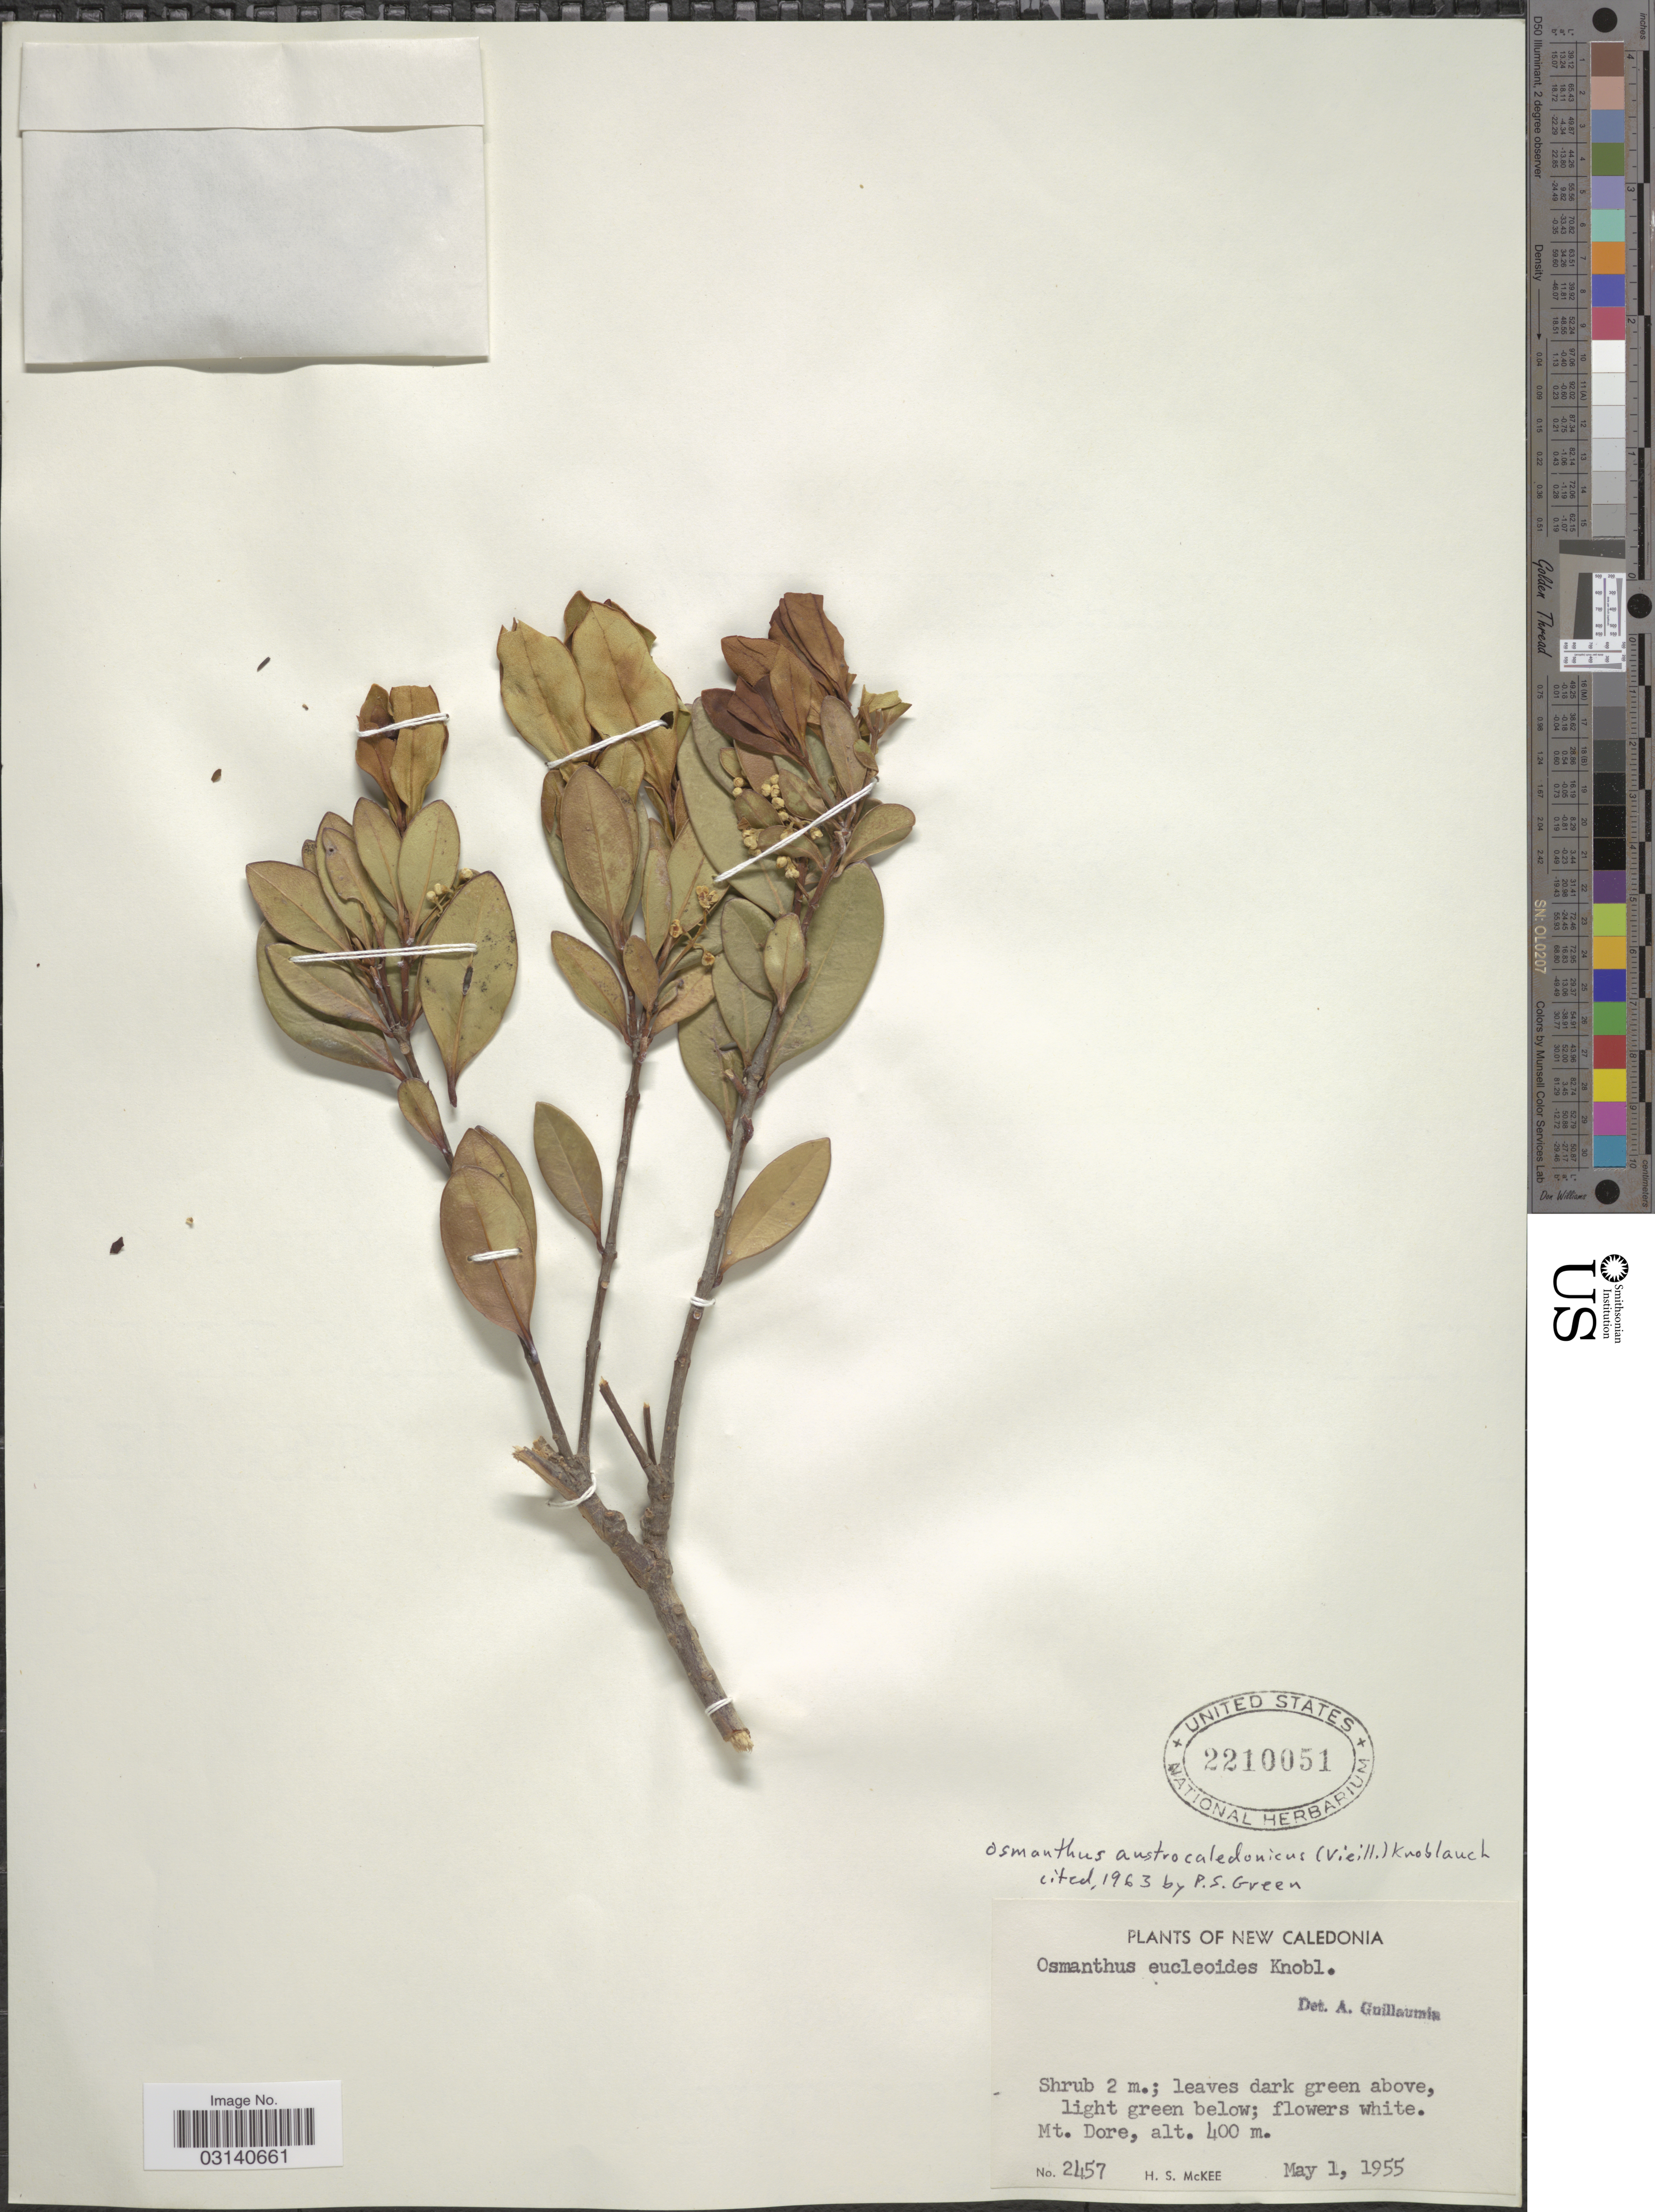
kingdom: Plantae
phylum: Tracheophyta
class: Magnoliopsida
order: Lamiales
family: Oleaceae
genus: Notelaea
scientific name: Notelaea austrocaledonica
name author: Vieill.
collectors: H. S. McKee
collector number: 2457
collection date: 1955-05-01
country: New Caledonia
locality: Mt. Dore.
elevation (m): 400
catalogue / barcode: US 2210051